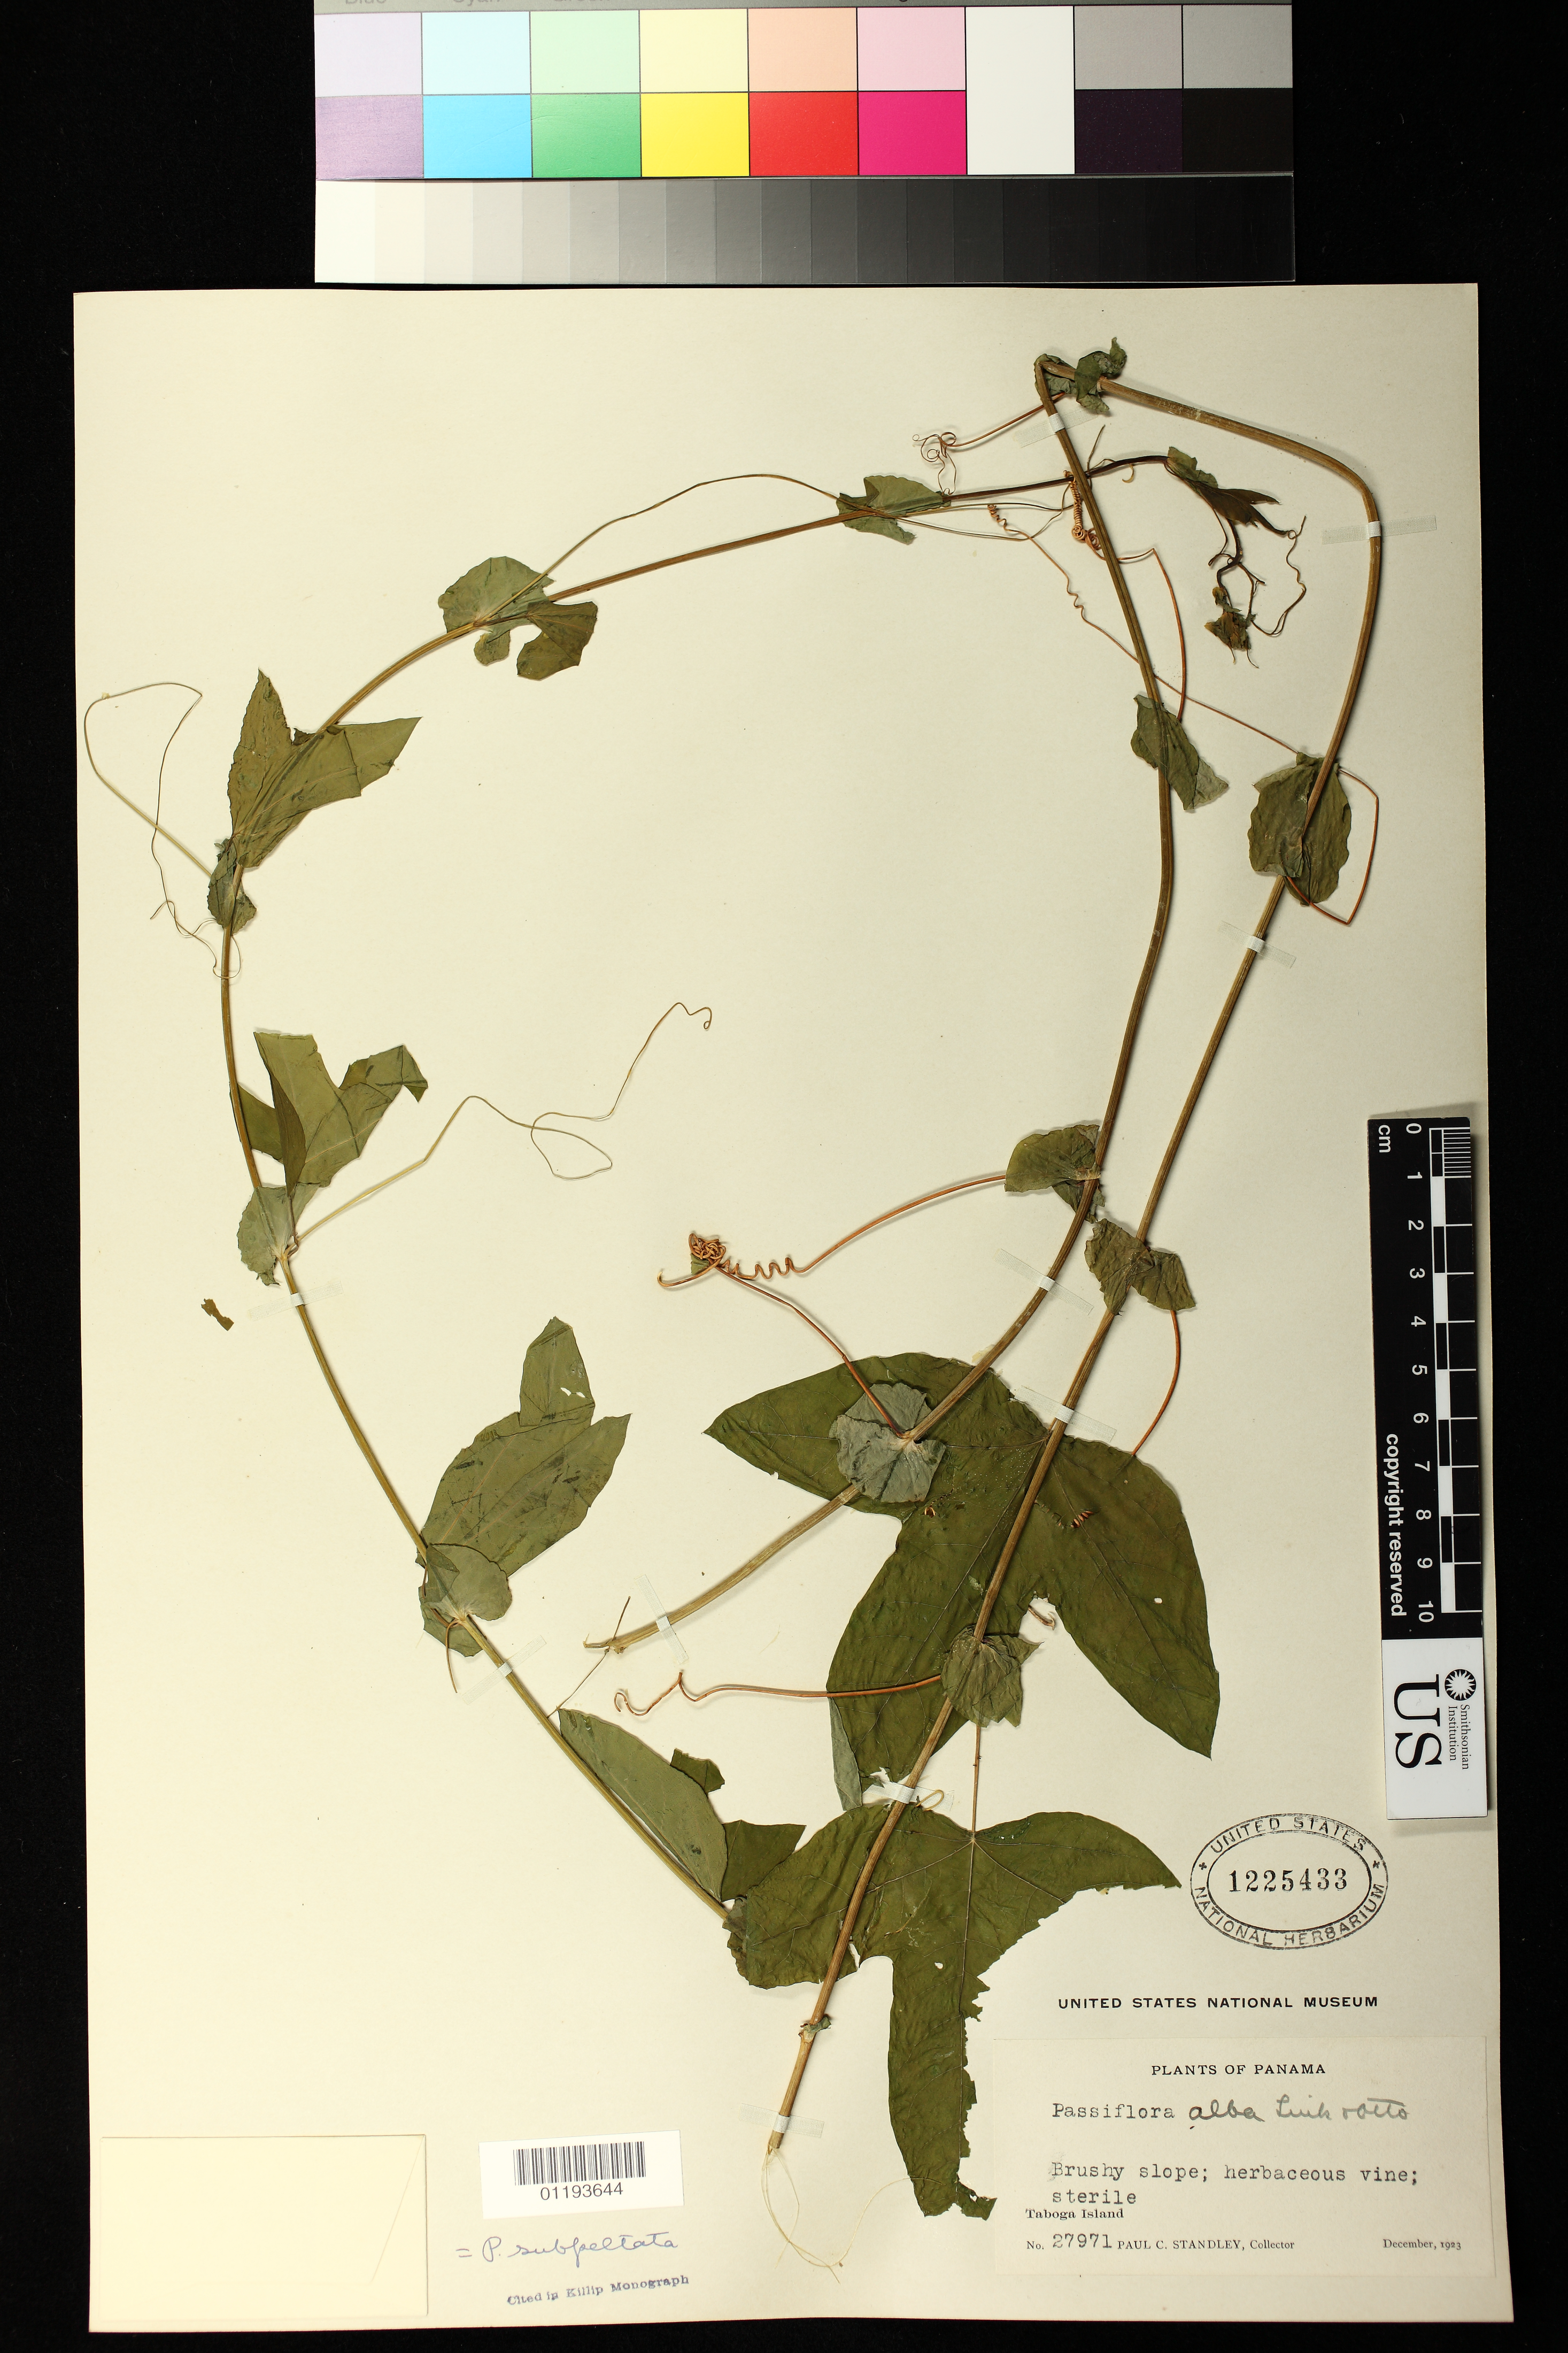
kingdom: Plantae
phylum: Tracheophyta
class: Magnoliopsida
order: Malpighiales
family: Passifloraceae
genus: Passiflora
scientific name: Passiflora subpeltata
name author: Ortega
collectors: P. C. Standley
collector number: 27971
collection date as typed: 1923-12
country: Panama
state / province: Panamá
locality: Brushy slope; Taboga Island.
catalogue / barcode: US 1225433